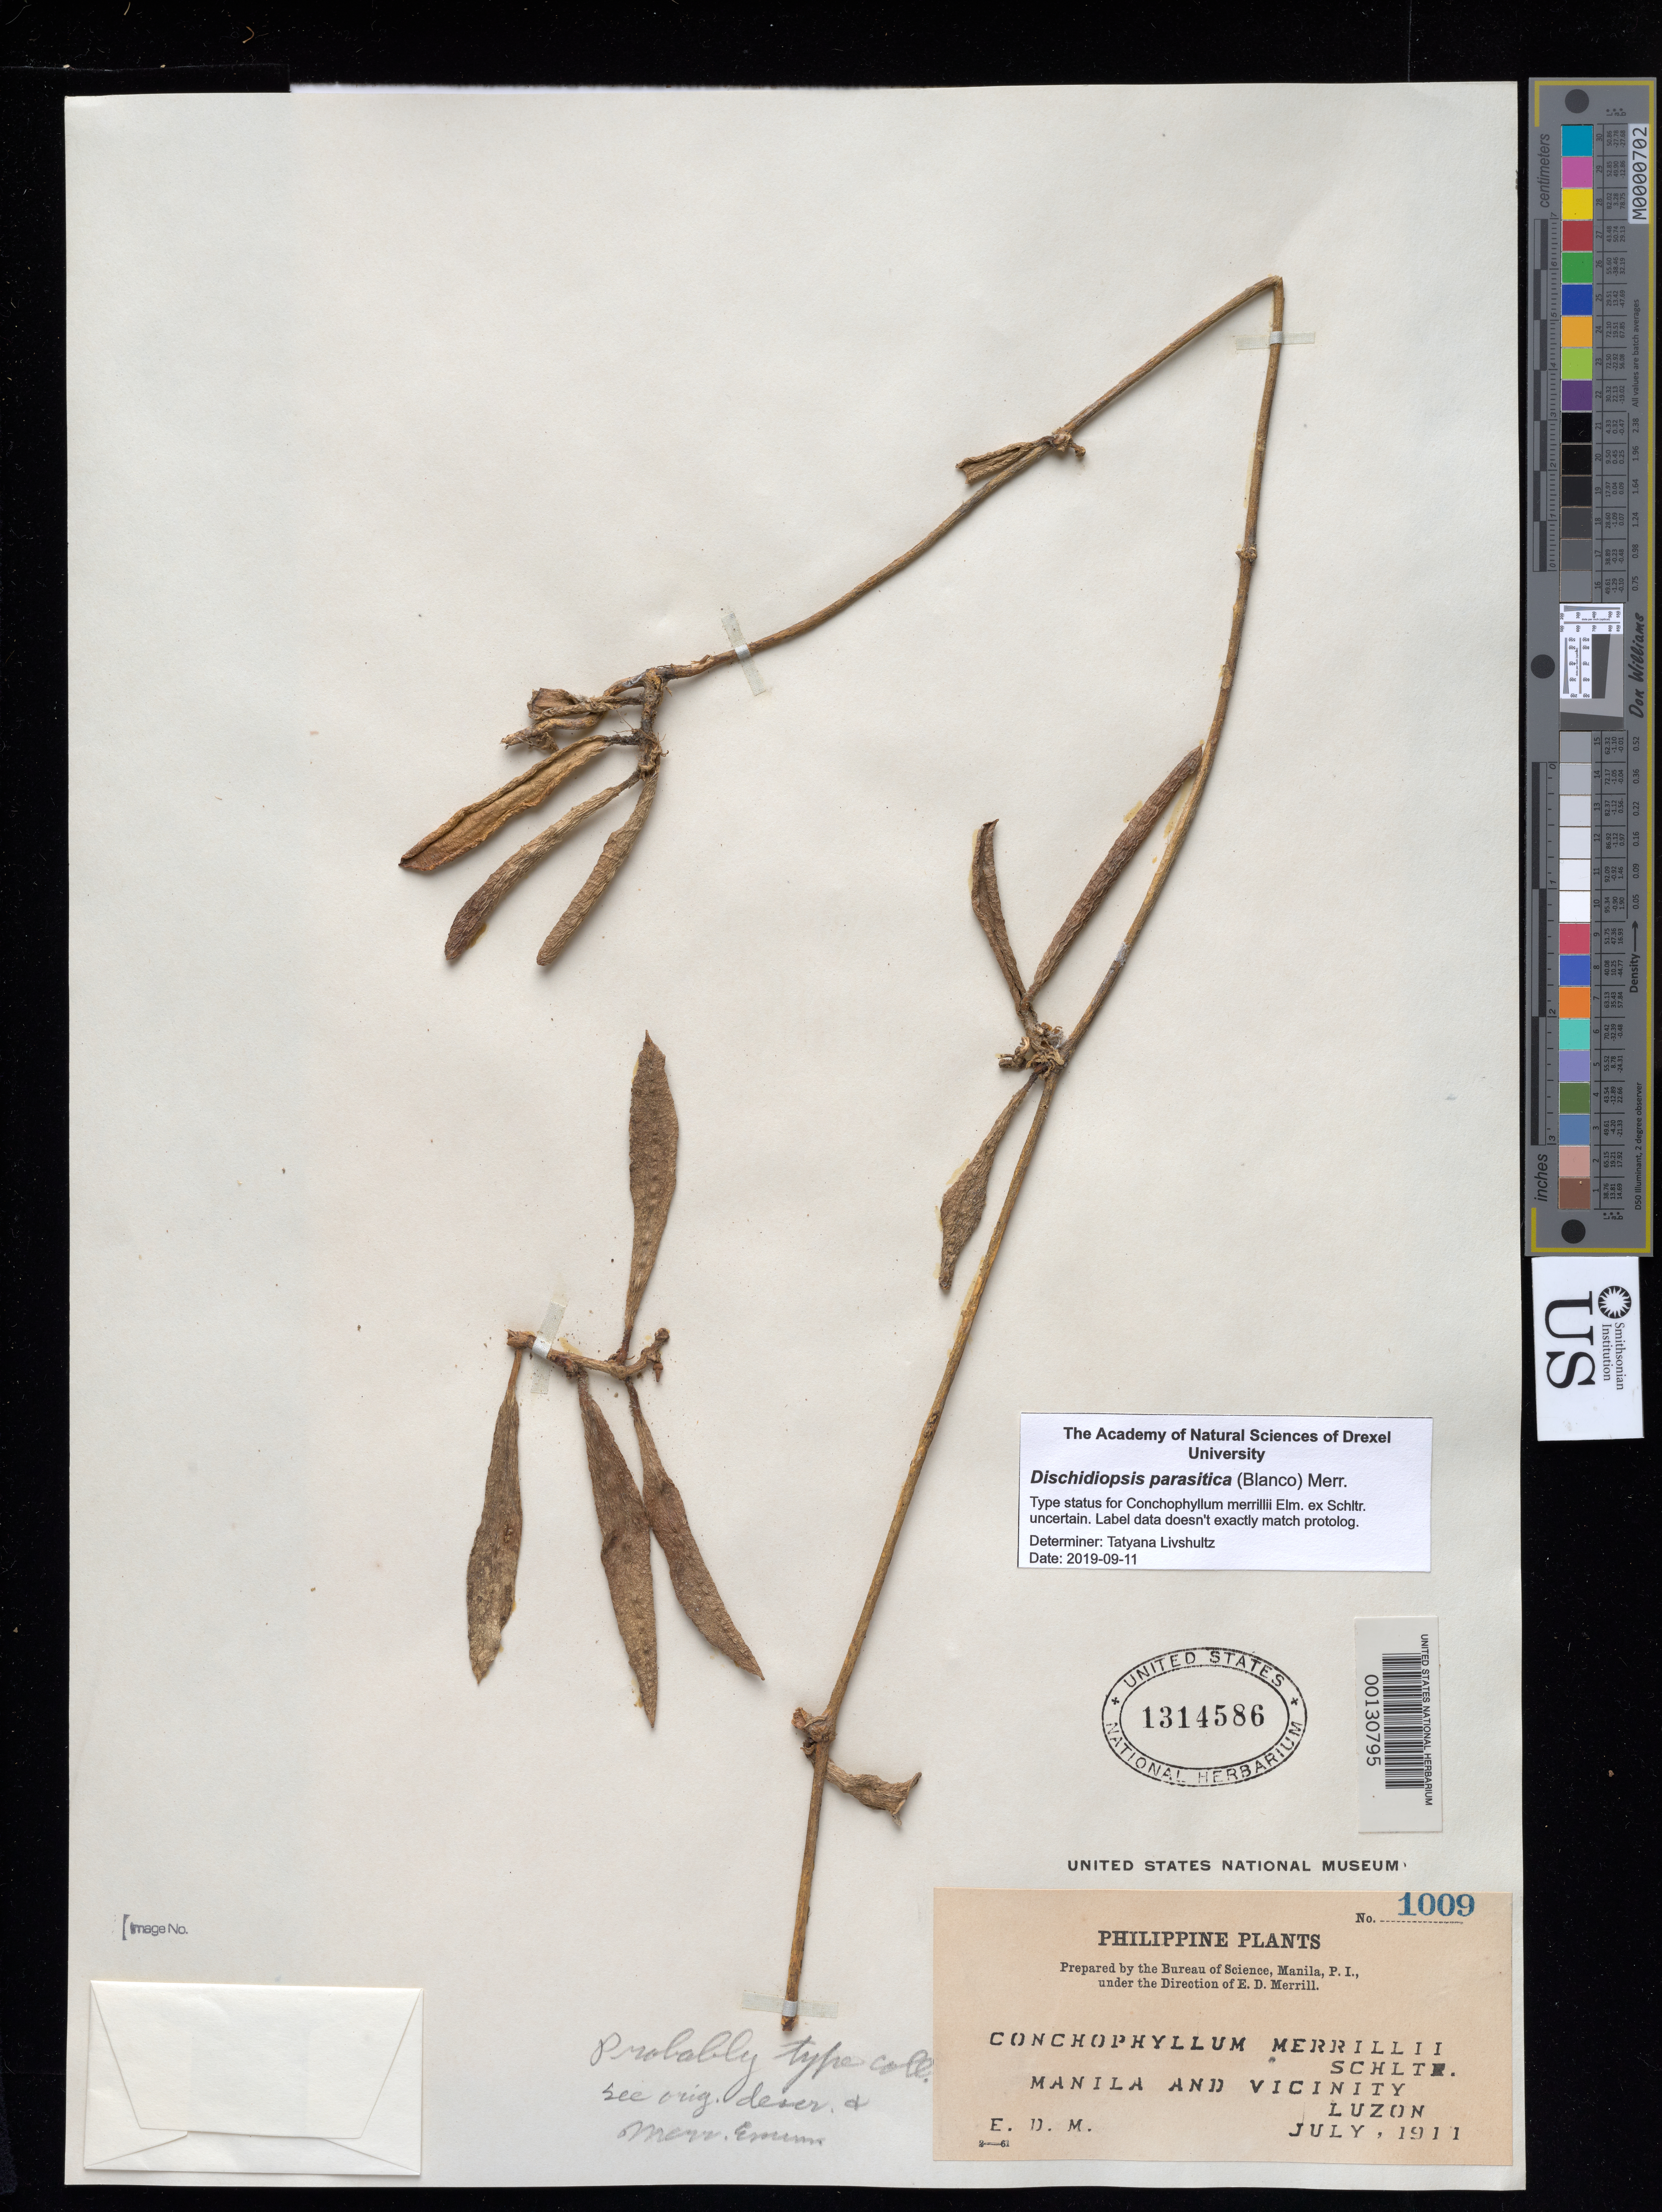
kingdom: Plantae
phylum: Tracheophyta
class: Magnoliopsida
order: Gentianales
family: Apocynaceae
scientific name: Conchophyllum merrillii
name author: Schltr. ex Merr.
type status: Original Material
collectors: E. D. Merrill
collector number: Bur. Sci. 1009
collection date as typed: Jul 1911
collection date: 1911-07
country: Philippines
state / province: Calabarzon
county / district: Quezon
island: Luzon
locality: Manila & vicinity.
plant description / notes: Apparently original material, but no type or collections explicitly cited in protologue; only "On various trees, Masambong, fl. Feb.-Sept.; known only from the vicinity of Manila"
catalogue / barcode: US 1314586